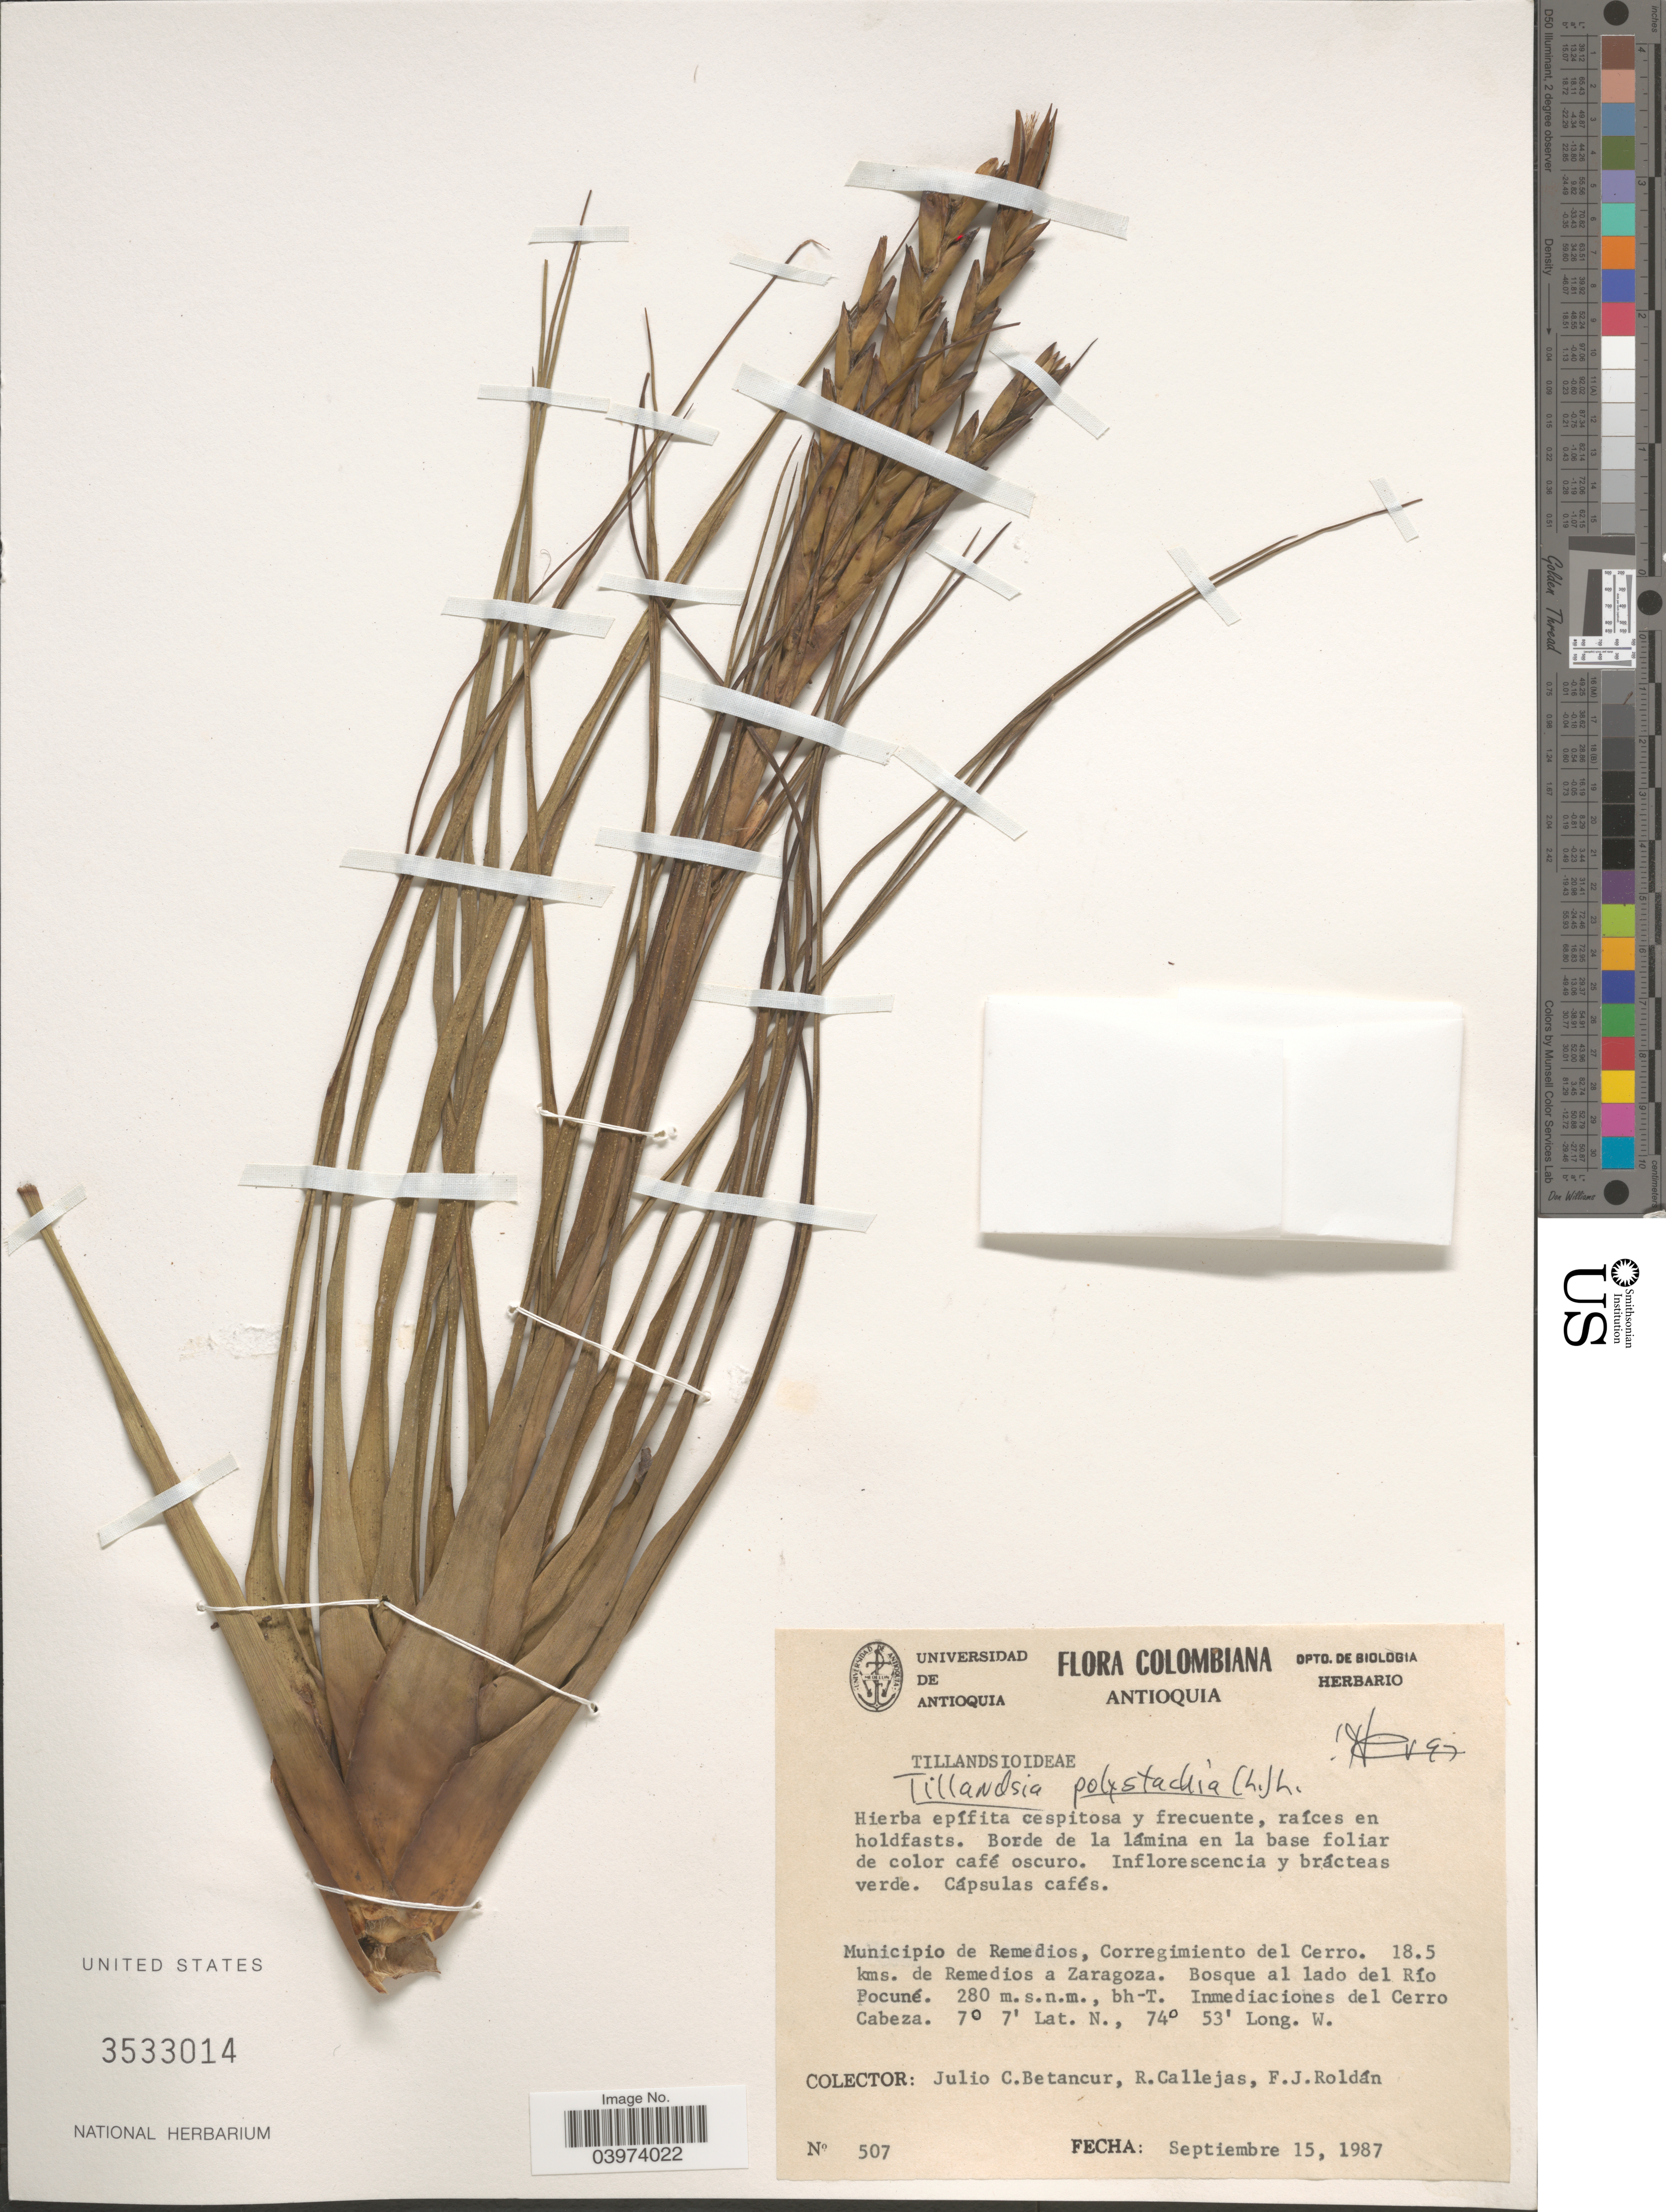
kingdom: Plantae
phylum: Tracheophyta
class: Liliopsida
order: Poales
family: Bromeliaceae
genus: Tillandsia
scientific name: Tillandsia polystachia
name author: (L.) L.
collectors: J. C. Betancur, R. Callejas & F. J. Roldán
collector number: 507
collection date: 1987-09-15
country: Colombia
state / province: Antioquia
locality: Municipio de Remedios, Corregimiento del Cerro, 18.5 kms. de Remedios a Zaragoza. Bosque al lado del Río Pocuné.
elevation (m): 280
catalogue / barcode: US 3533014